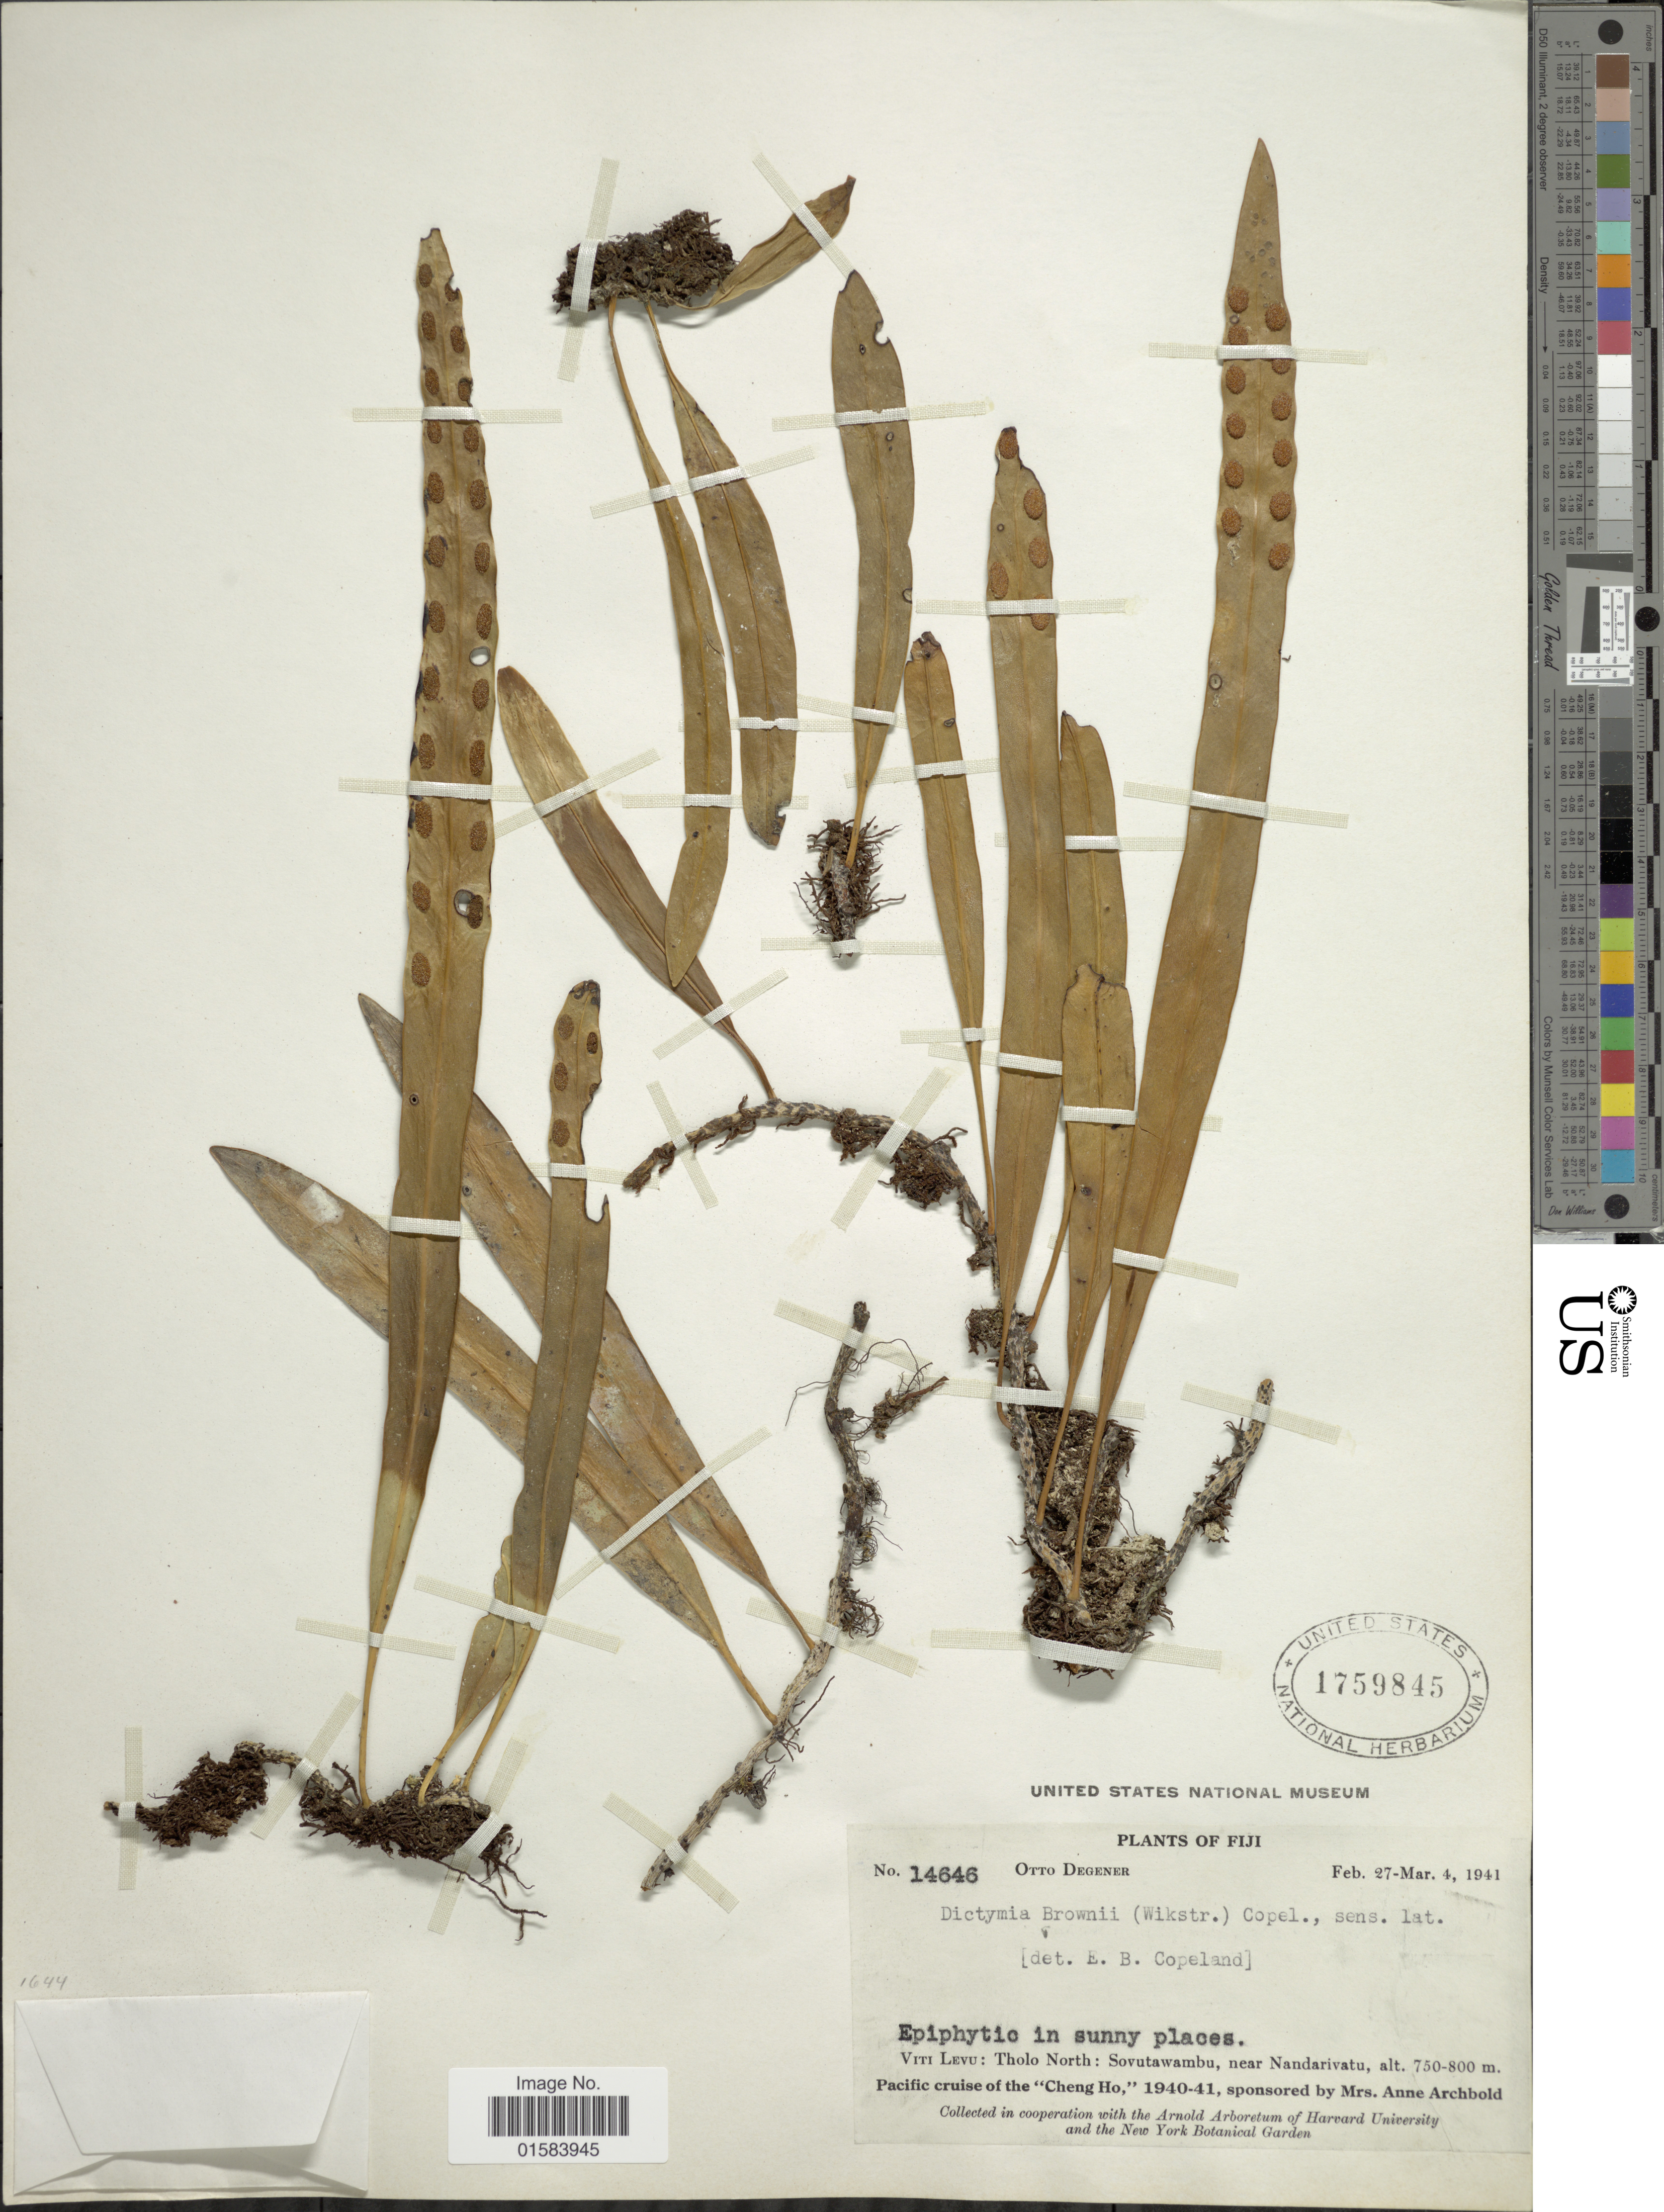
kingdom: Plantae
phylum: Tracheophyta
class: Polypodiopsida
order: Polypodiales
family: Polypodiaceae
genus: Dictymia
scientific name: Dictymia brownii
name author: (Wikstr.) Copel.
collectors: O. Degener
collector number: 14646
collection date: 1941-02-27/1941-03-04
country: Fiji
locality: Viti Levu: Tholo North: Souvutawambu, near Nandarivatu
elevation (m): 750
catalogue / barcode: US 1759845